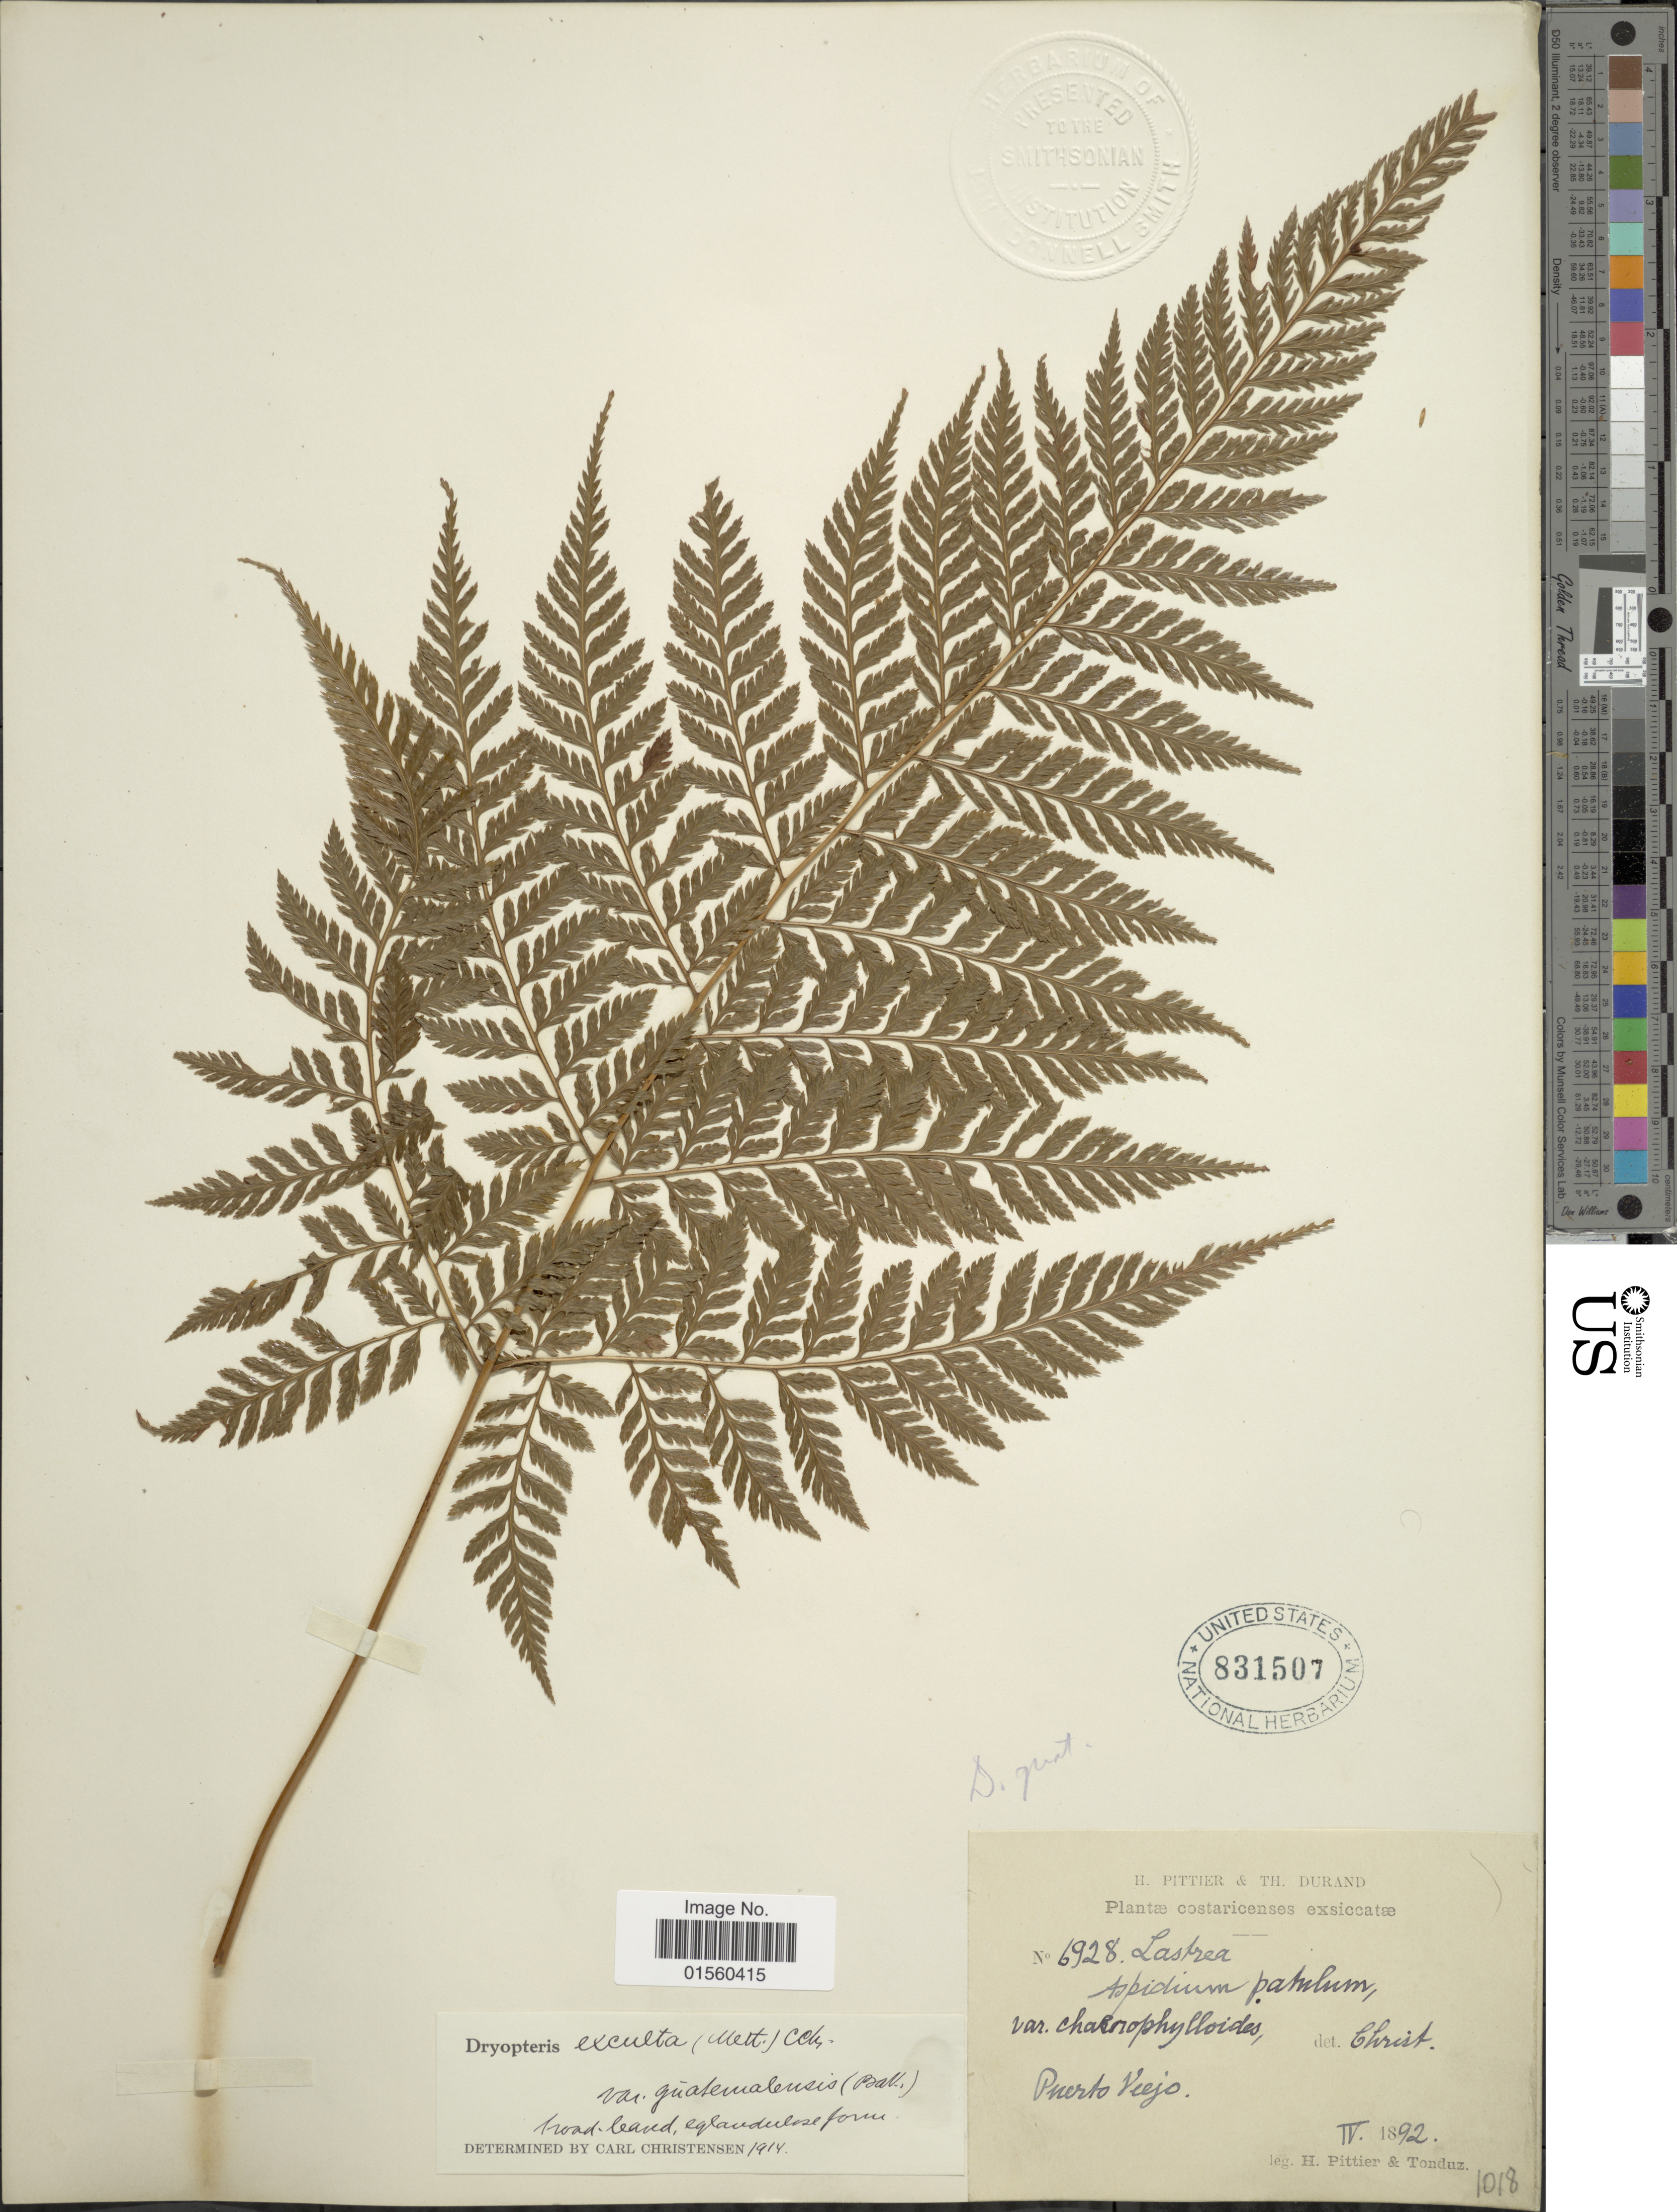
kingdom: Plantae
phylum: Tracheophyta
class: Polypodiopsida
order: Polypodiales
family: Dryopteridaceae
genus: Parapolystichum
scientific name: Parapolystichum excultum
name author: (Mett.) Labiak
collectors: H. F. Pittier & A. Tonduz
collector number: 6928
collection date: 1892-04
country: Costa Rica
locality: Costaricenses, Puerto Viejo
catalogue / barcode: US 831507